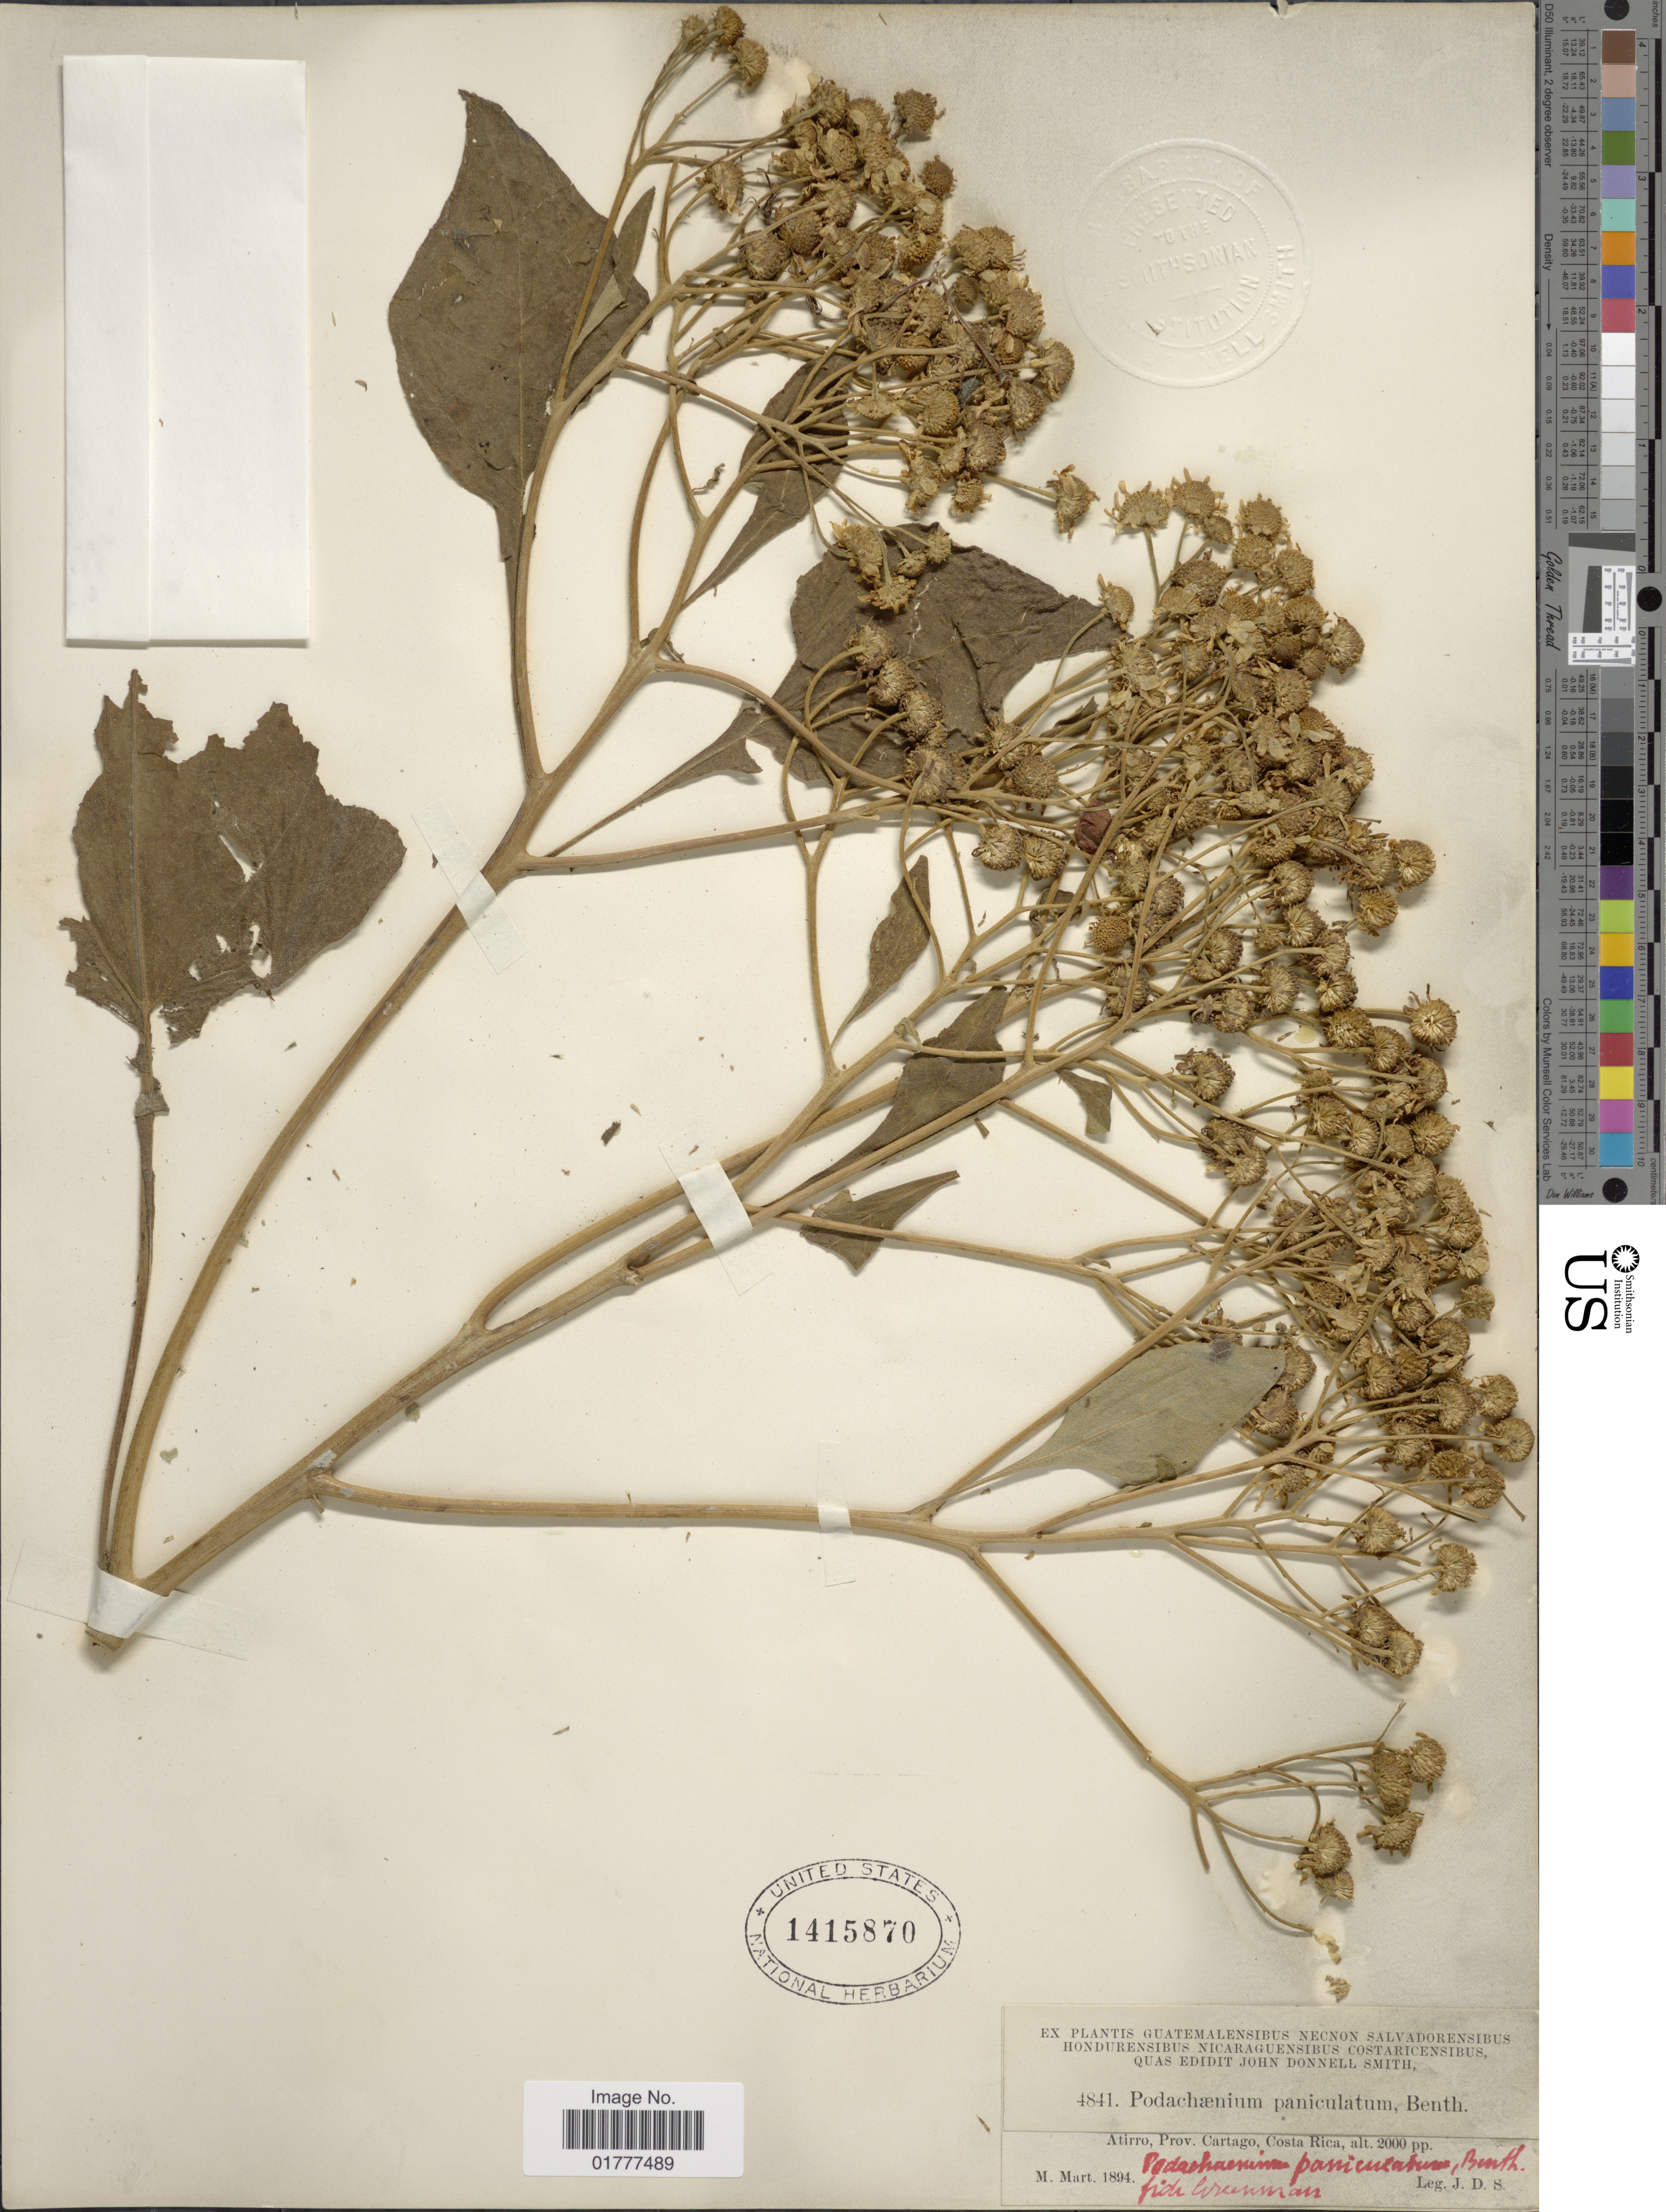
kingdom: Plantae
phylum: Tracheophyta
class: Magnoliopsida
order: Asterales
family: Asteraceae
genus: Podachaenium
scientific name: Podachaenium eminens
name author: (Lag.) Sch. Bip. ex Sch. Bip.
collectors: J. Donnell Smith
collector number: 4841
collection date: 1894-03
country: Costa Rica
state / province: Cartago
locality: Atirro, prov. Cartago, Costa Rica.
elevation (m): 610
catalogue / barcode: US 1415870